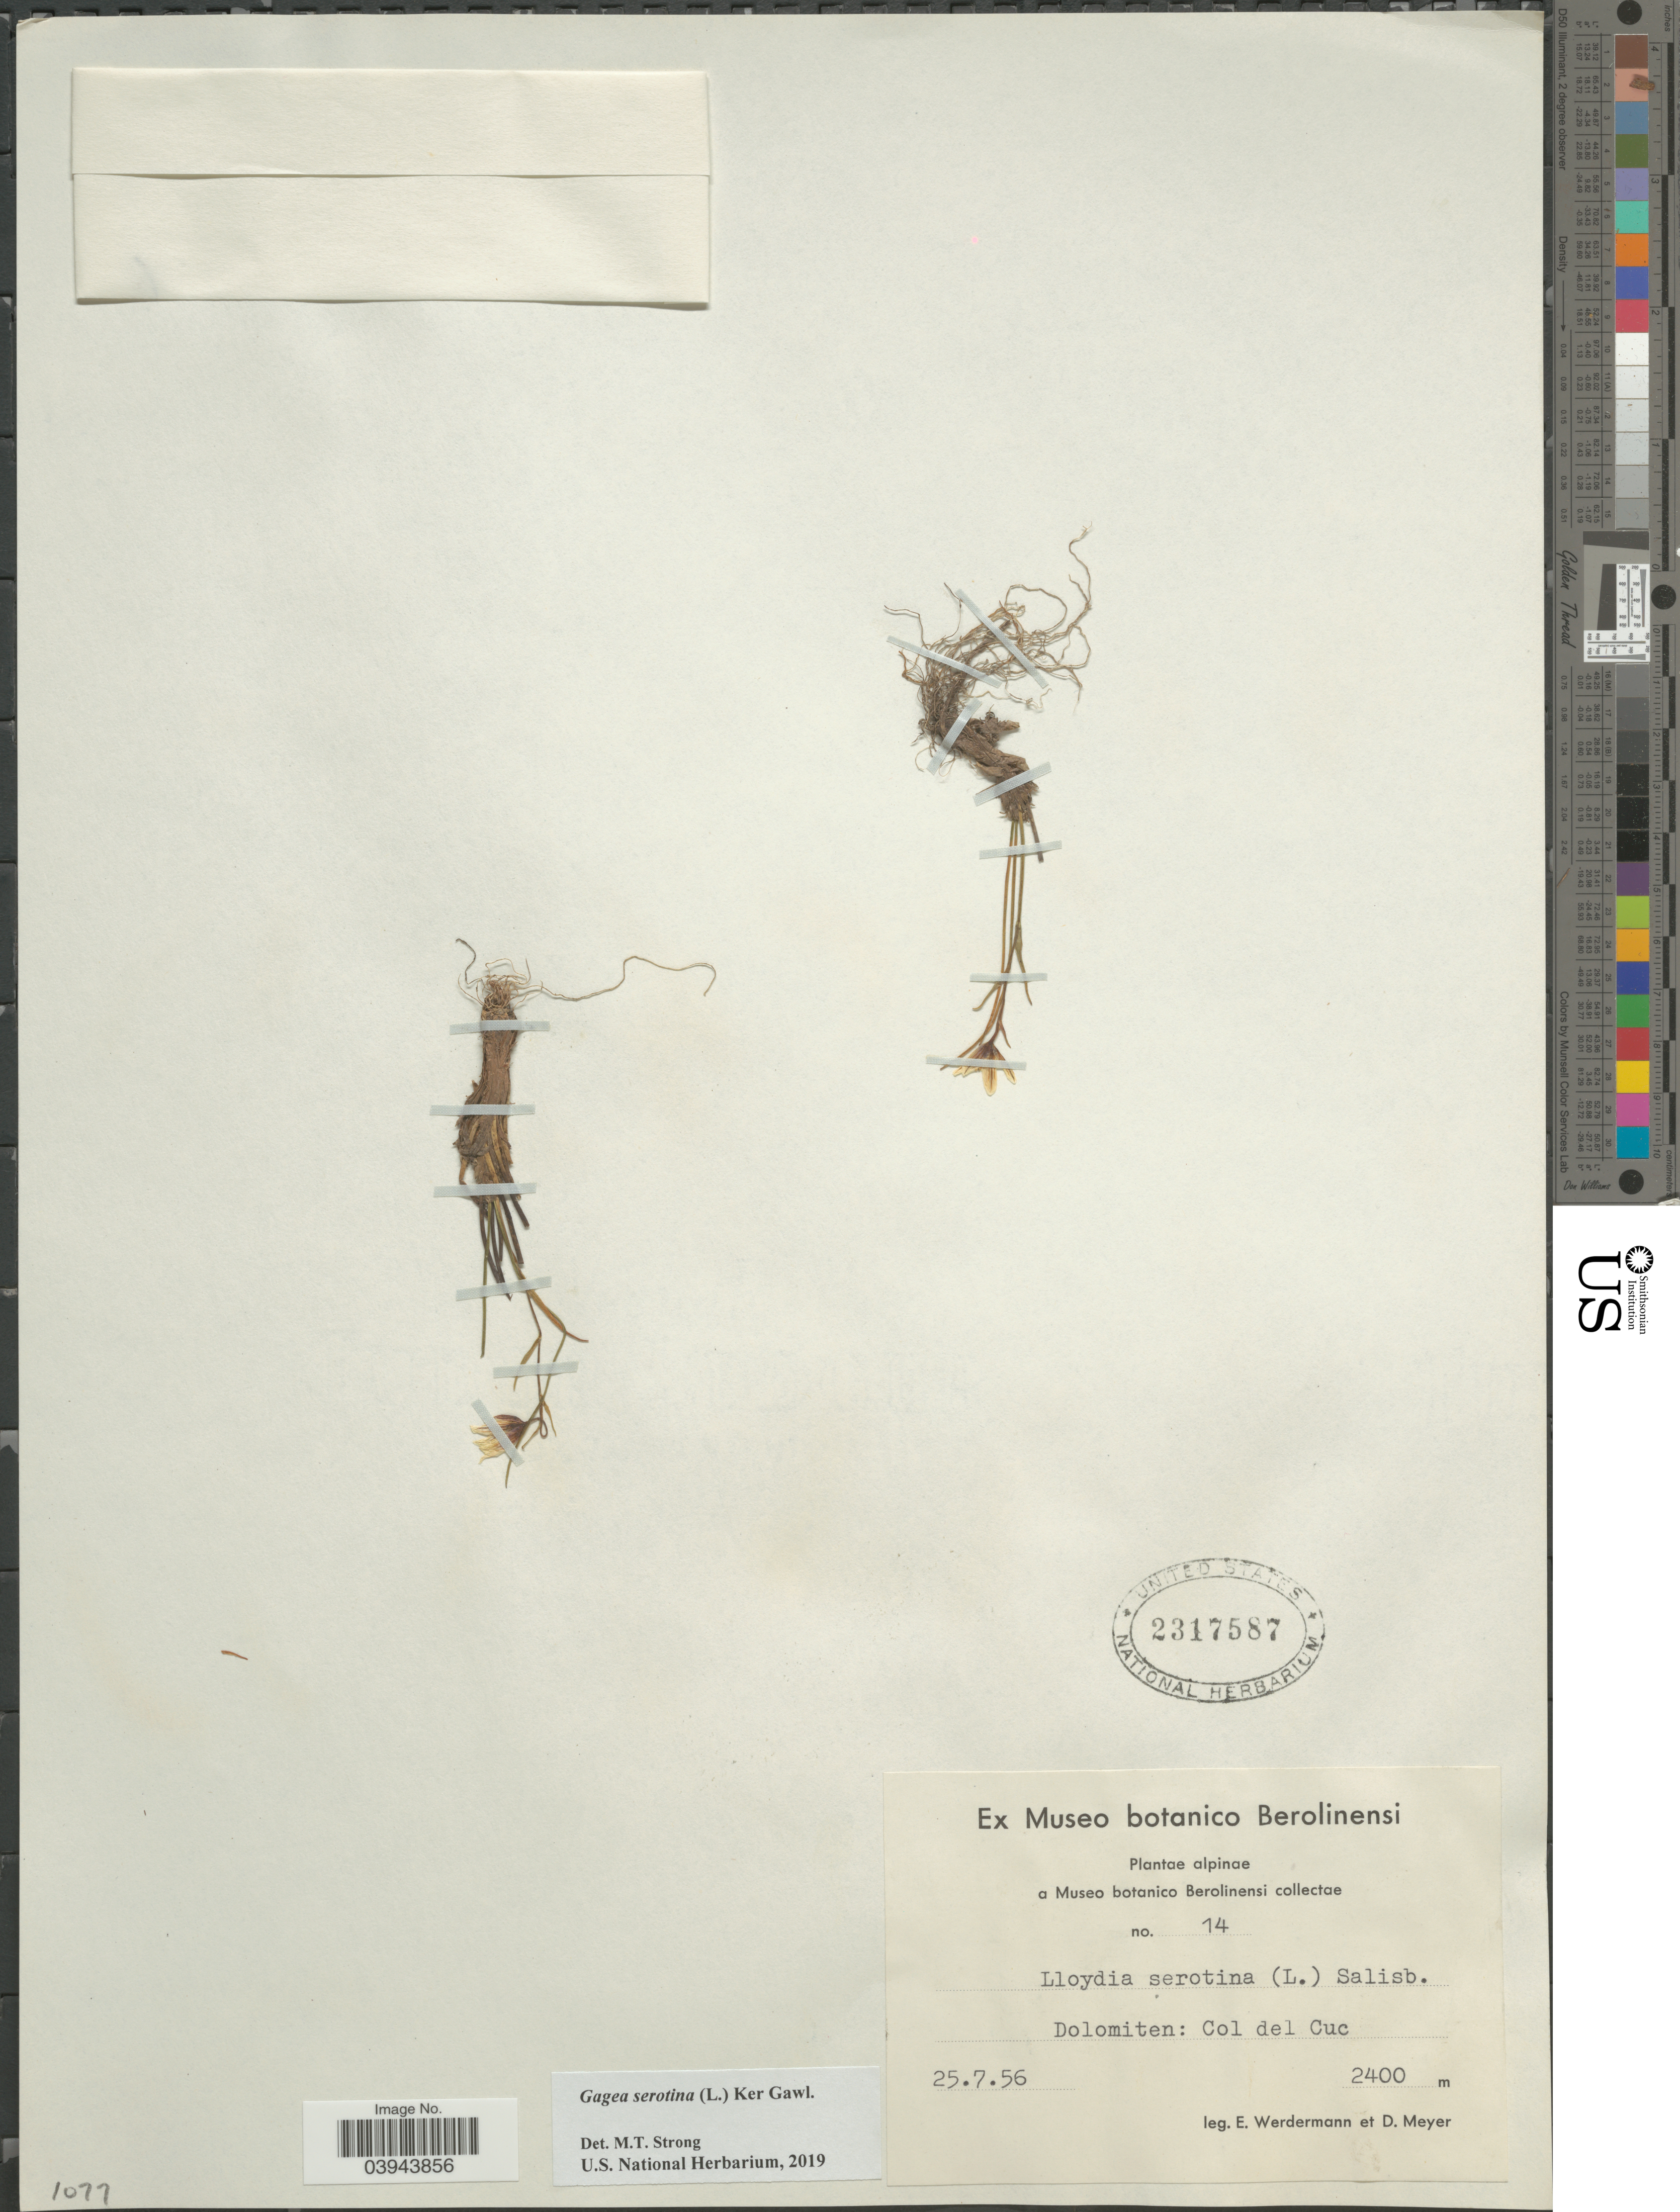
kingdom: Plantae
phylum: Tracheophyta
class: Liliopsida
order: Liliales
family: Liliaceae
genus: Gagea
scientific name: Gagea serotina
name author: (L.) Ker Gawl.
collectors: E. Werdermann & D. Meyer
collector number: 14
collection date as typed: Transcribed d/m/y: 25/7/56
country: Italy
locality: Dolomiten: Col del Cuc.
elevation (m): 2400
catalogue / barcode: US 2317587